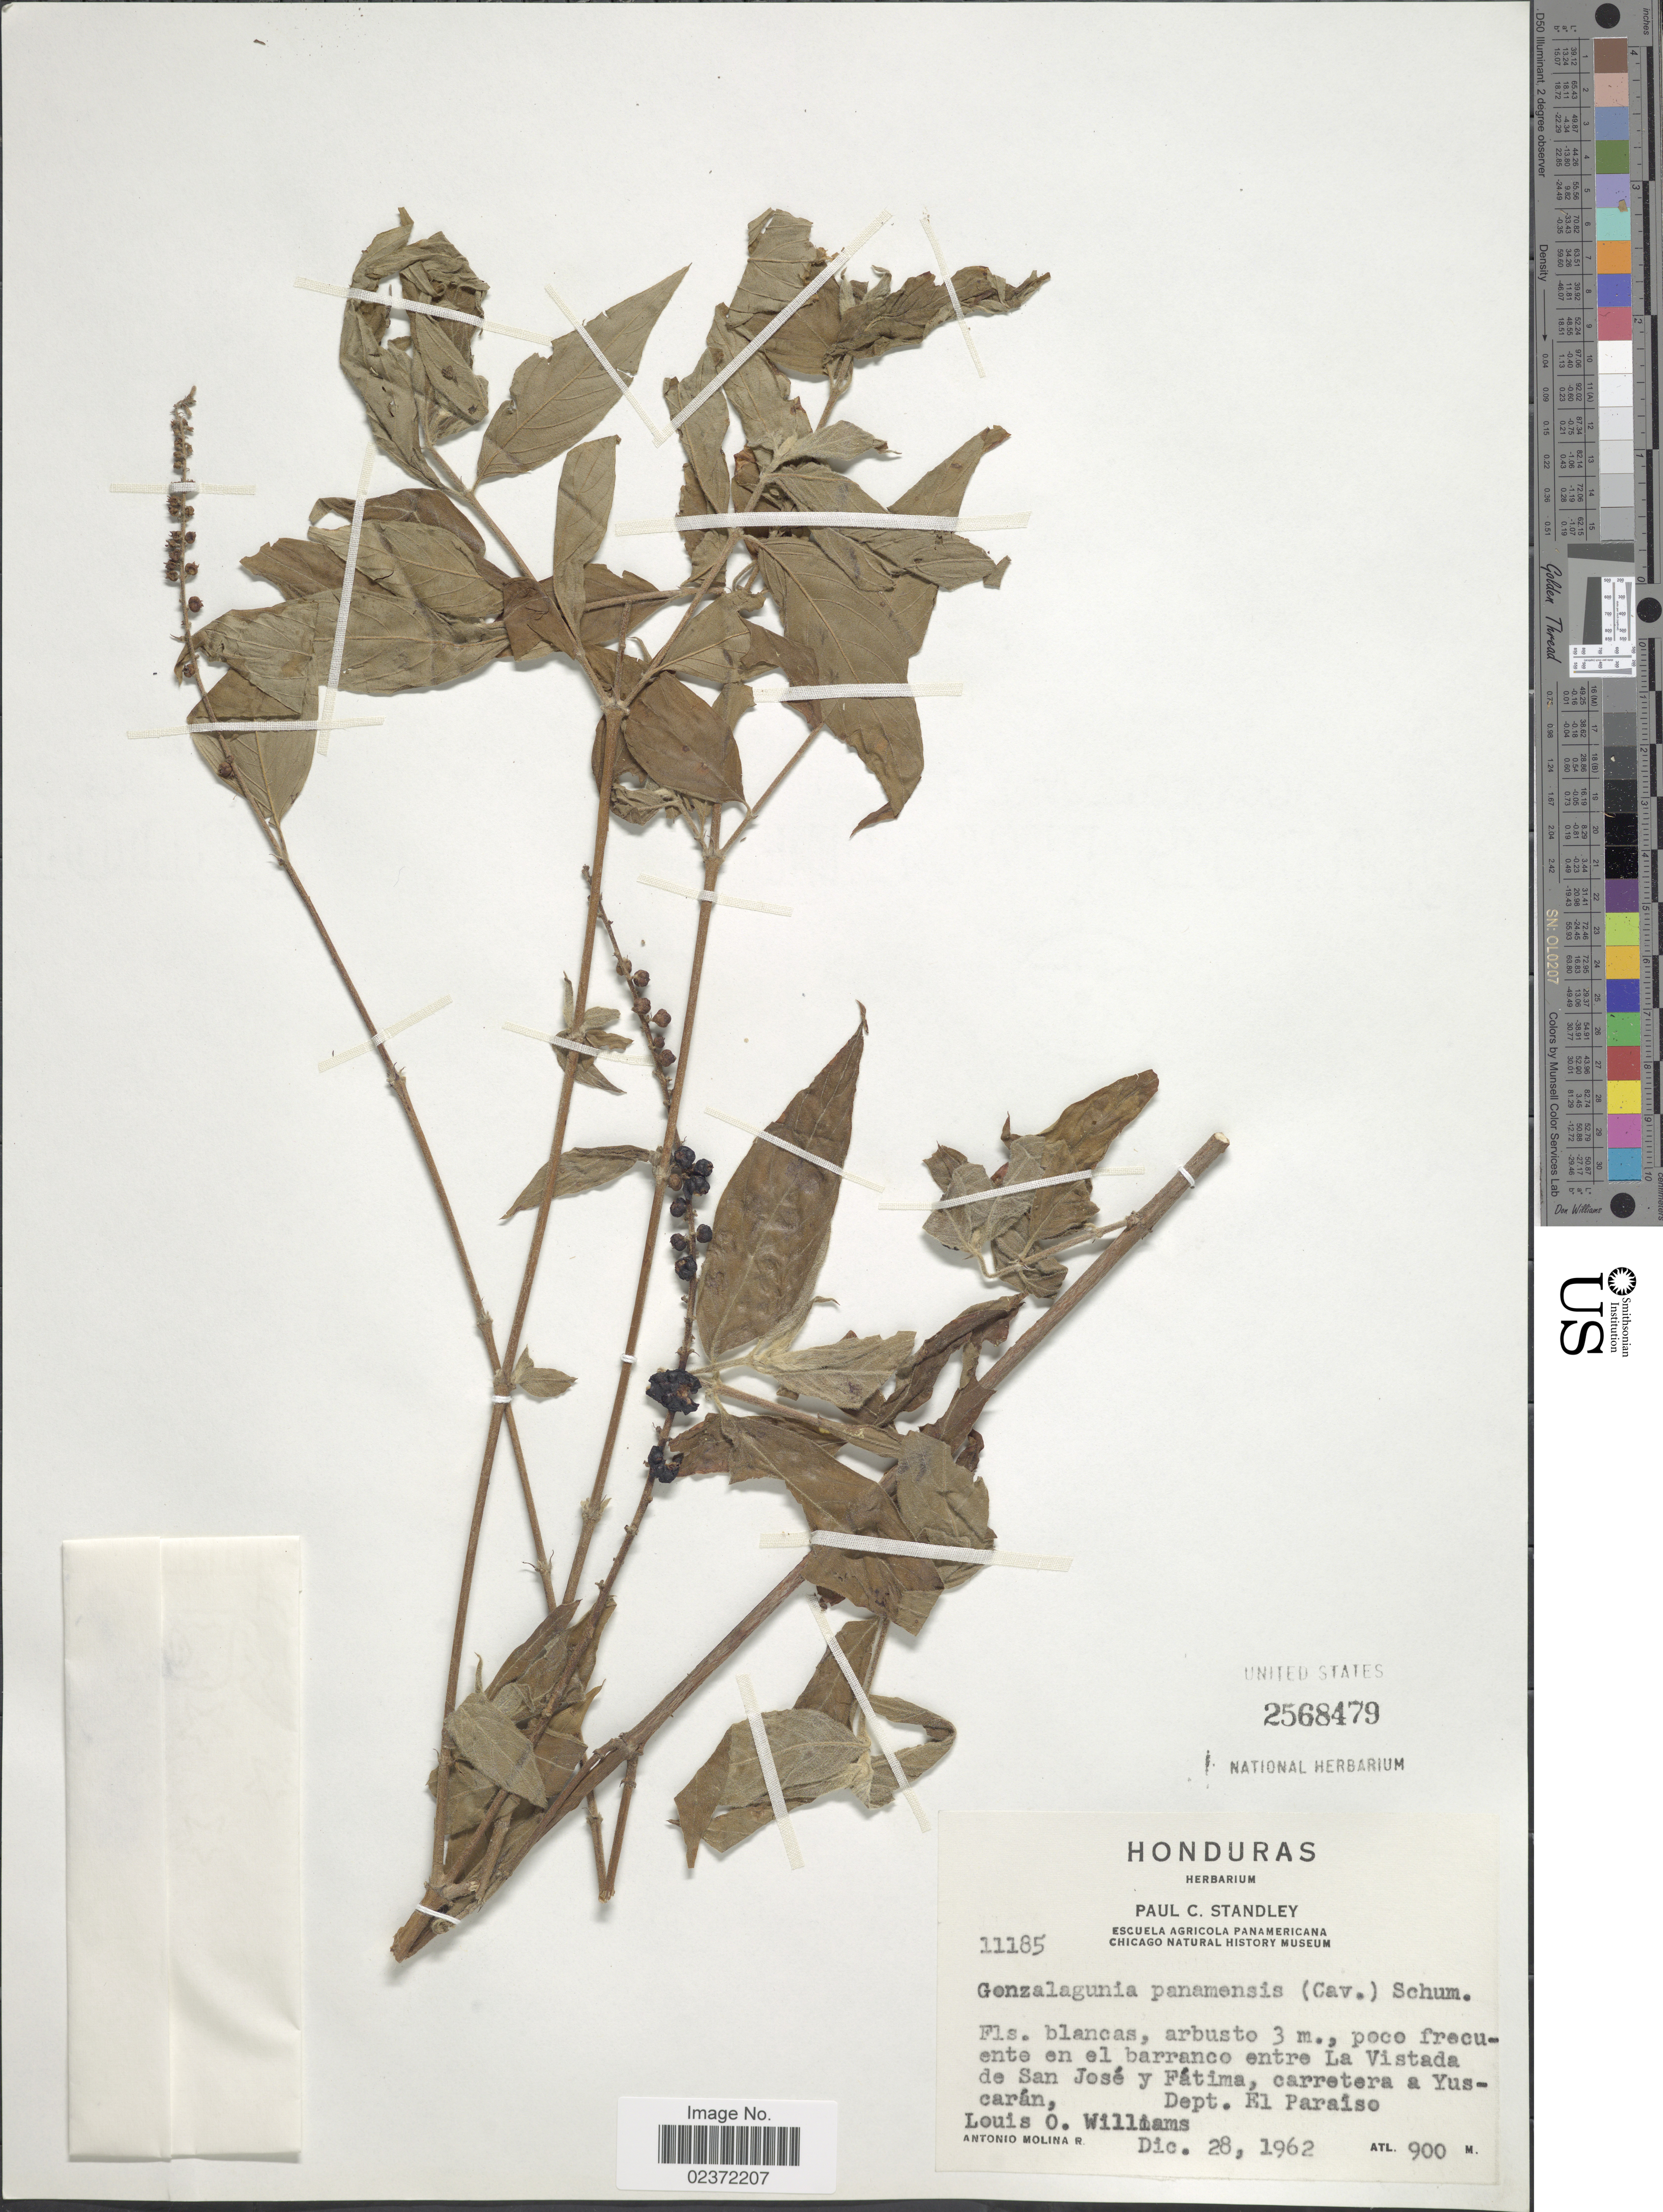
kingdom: Plantae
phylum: Tracheophyta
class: Magnoliopsida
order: Gentianales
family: Rubiaceae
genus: Gonzalagunia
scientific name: Gonzalagunia panamensis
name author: (Cav.) K. Schum.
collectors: L. O. Williams & A. Molina R.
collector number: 11185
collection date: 1962-12-28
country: Honduras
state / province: El Paraíso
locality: En el barranco entre La Vistada de San Jose y Fatima, carretera a Yuscaran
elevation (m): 900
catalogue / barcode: US 2568479